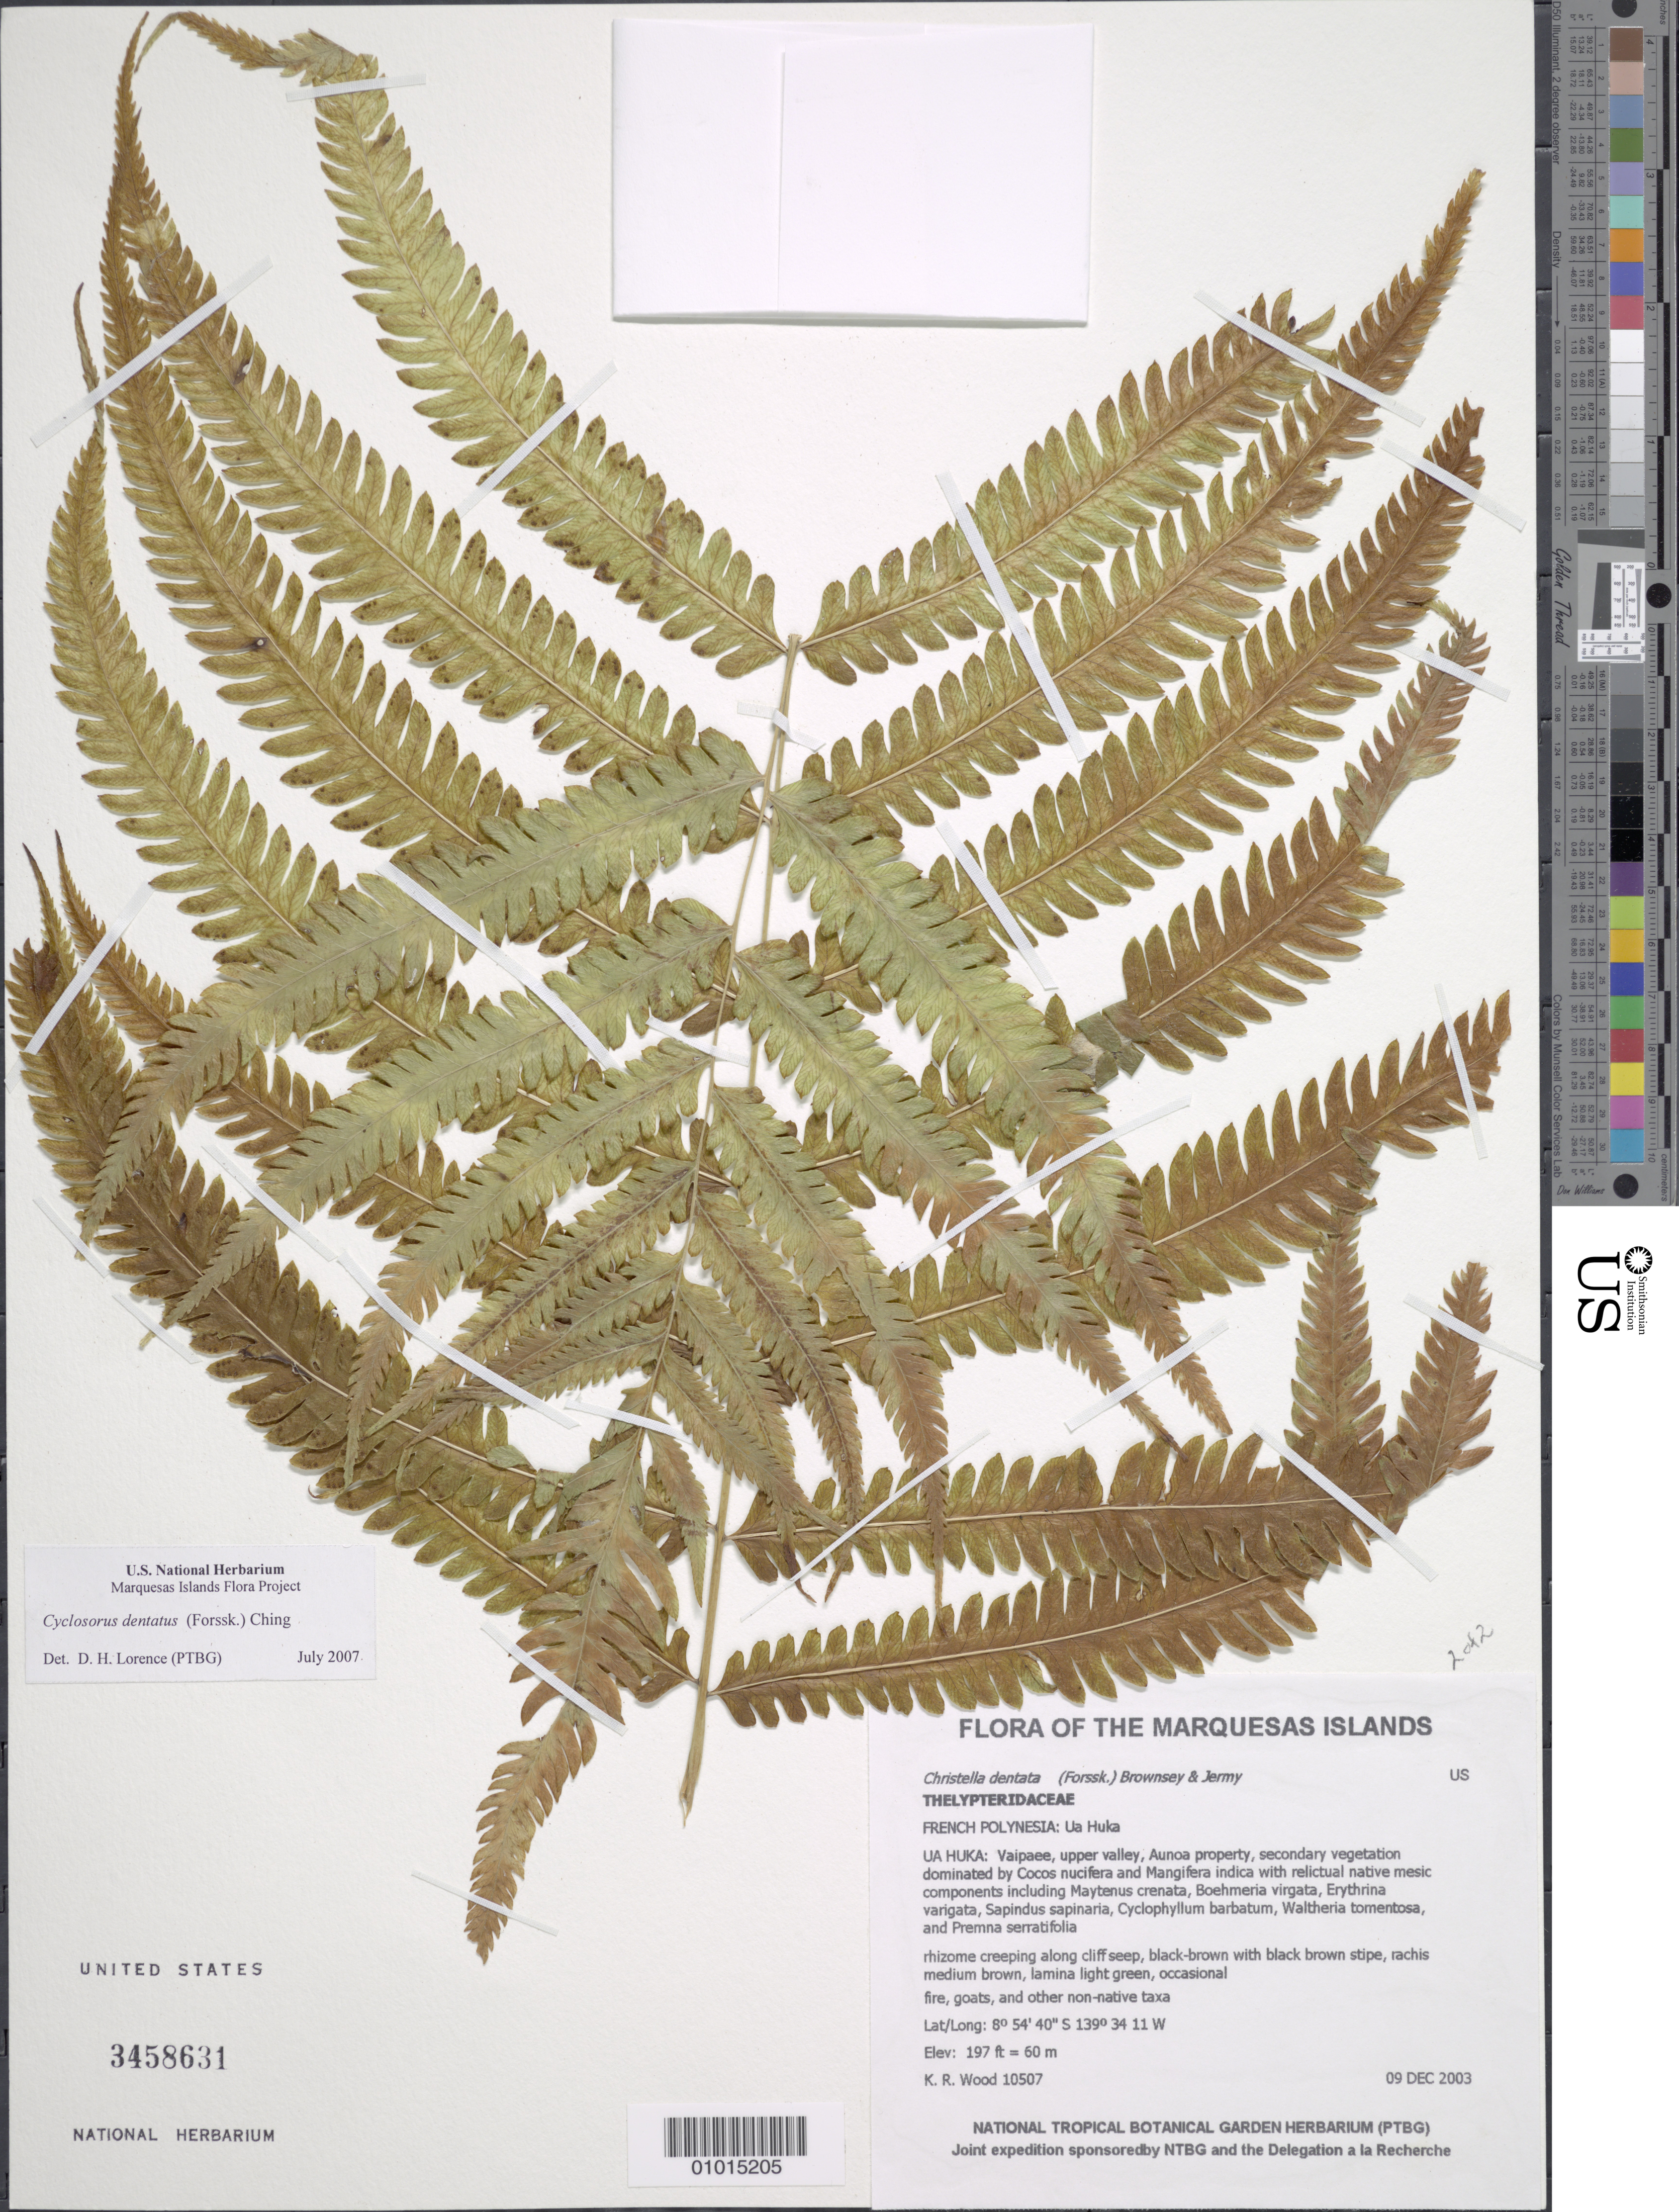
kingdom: Plantae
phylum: Tracheophyta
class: Polypodiopsida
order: Polypodiales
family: Thelypteridaceae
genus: Amphineuron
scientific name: Amphineuron opulentum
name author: (Kaulf.) Holttum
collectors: K. R. Wood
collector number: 10507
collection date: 2003-12-09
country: French Polynesia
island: Ua Huka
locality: Vaipaee, upper valley, Aunoa property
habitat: Secondary vegetation dominated by Cocos nucifera and Mangifera indica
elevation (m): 60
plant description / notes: Fire, goats, and other non-native taxa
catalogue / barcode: US 3458631